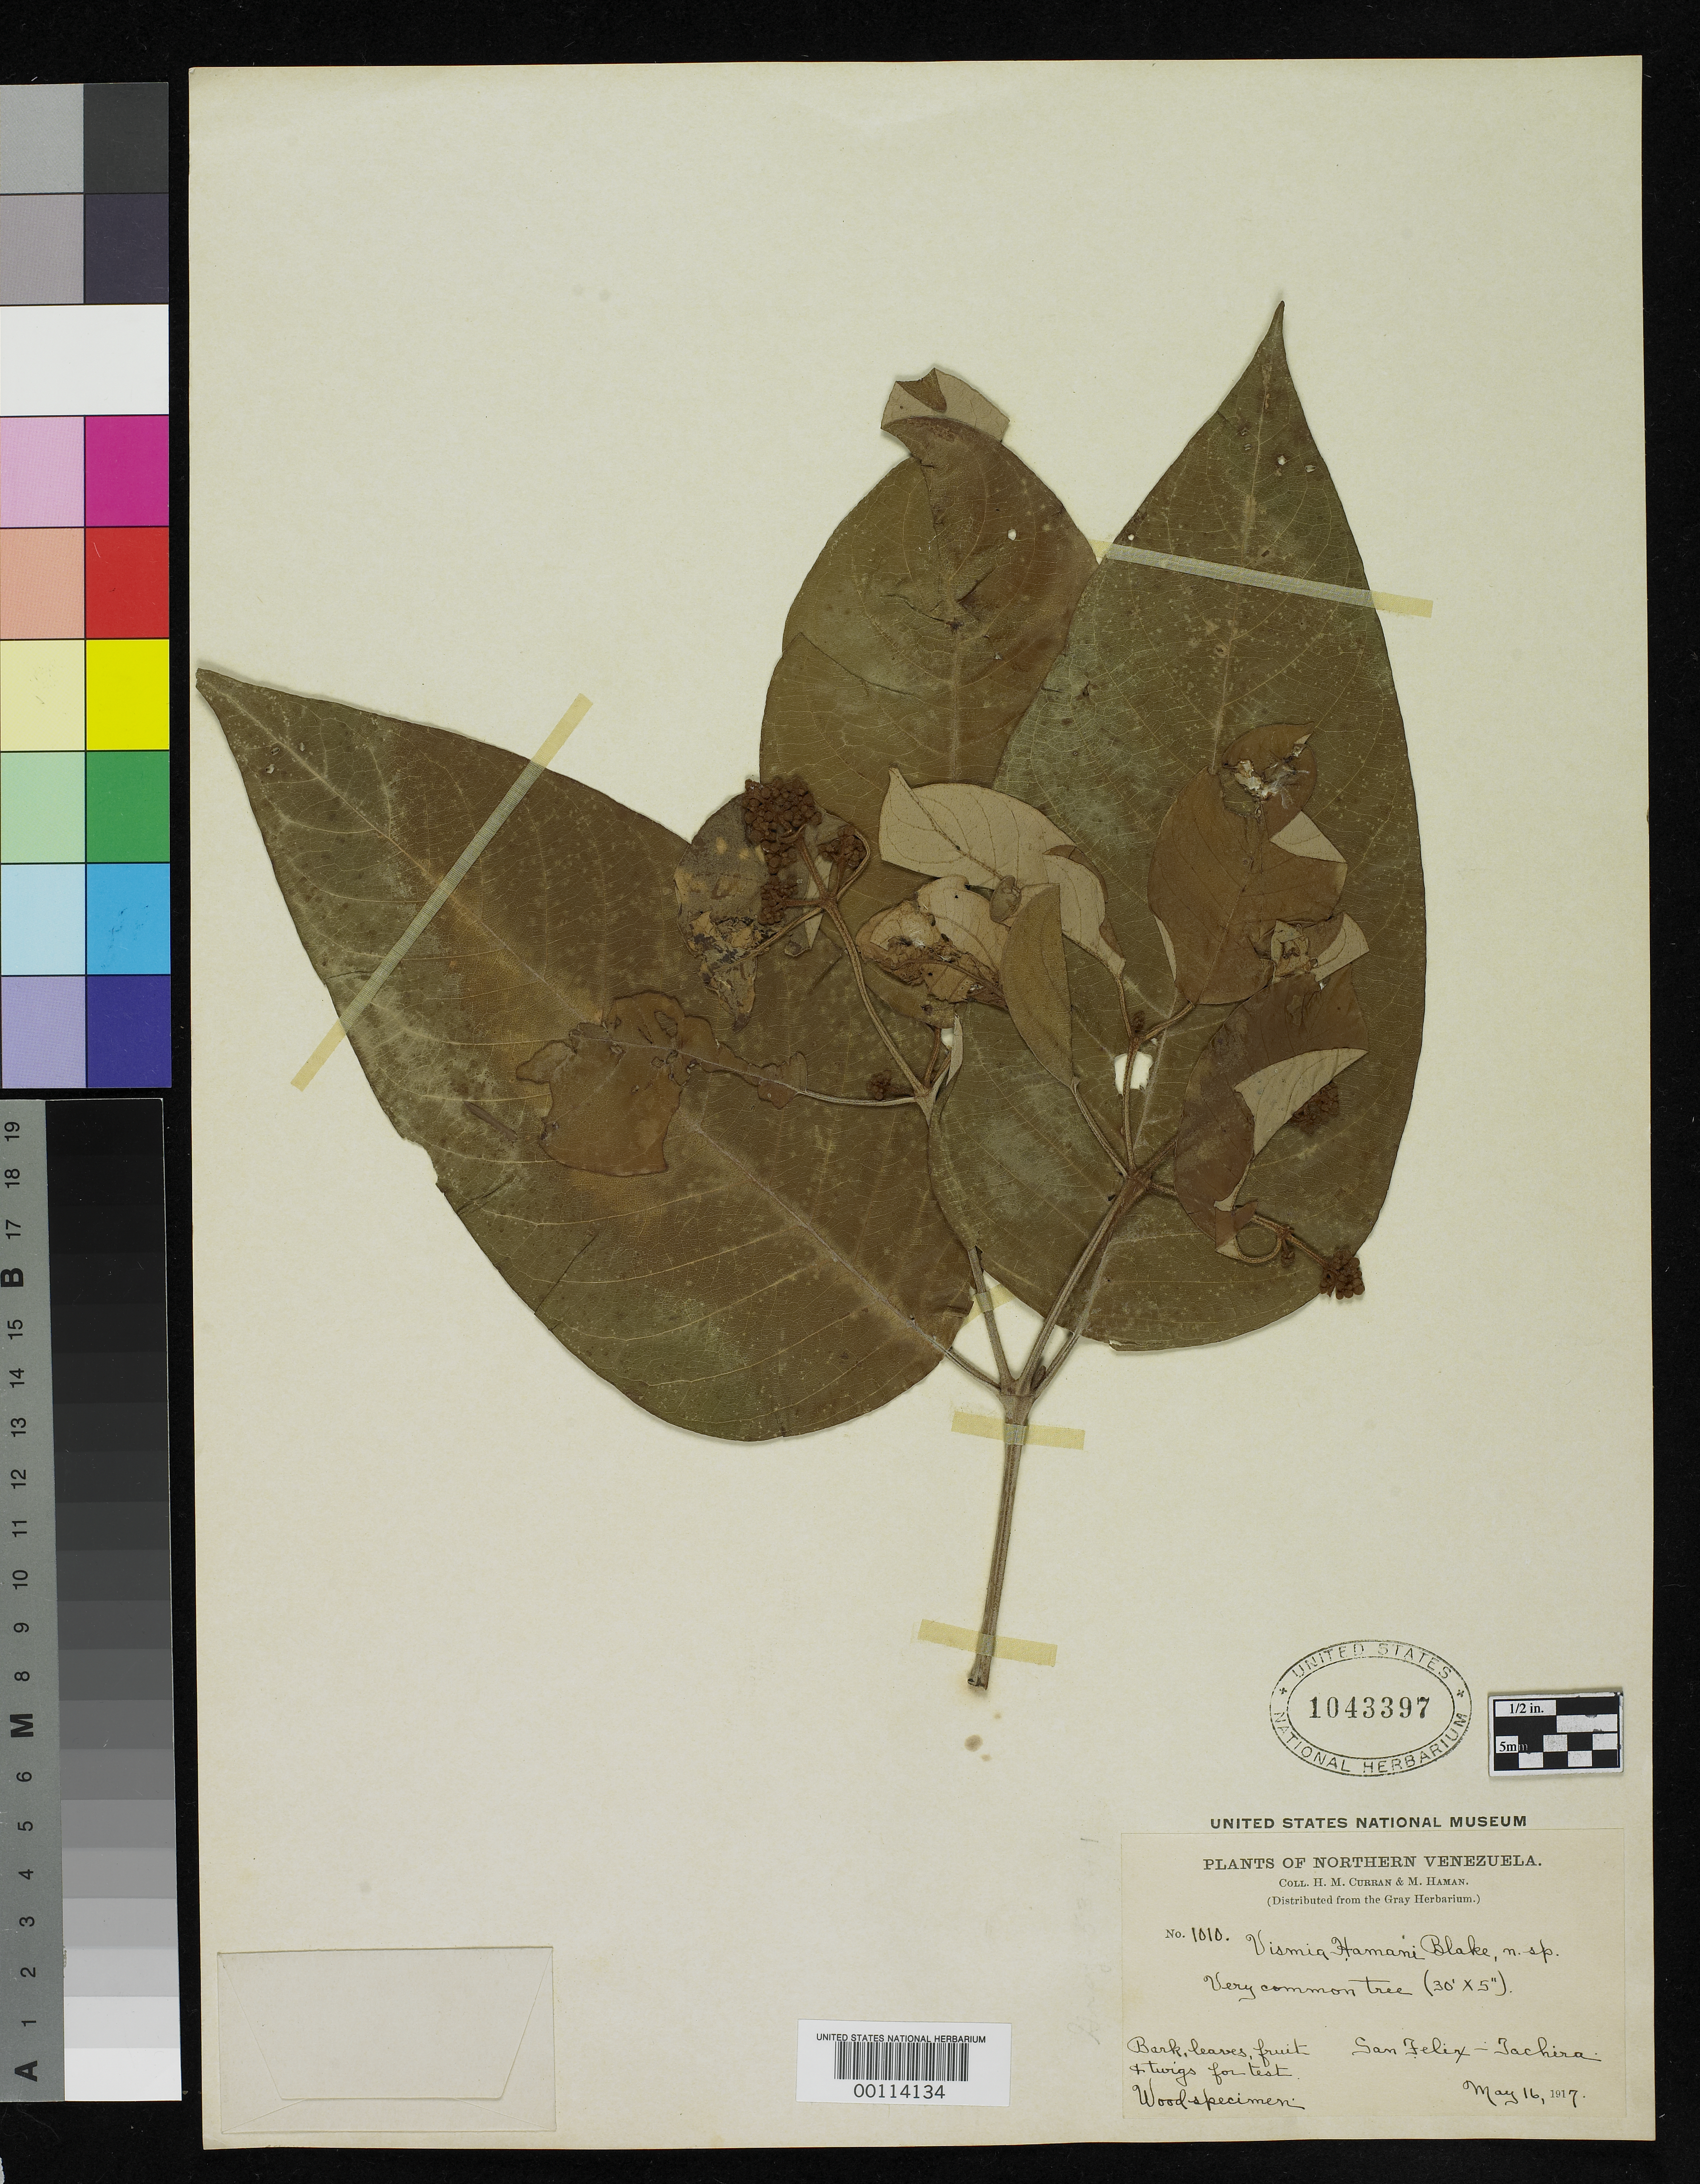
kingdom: Plantae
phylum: Tracheophyta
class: Magnoliopsida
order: Malpighiales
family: Hypericaceae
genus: Vismia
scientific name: Vismia hamanii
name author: S.F. Blake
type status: Isotype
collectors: H. M. Curran & M. Haman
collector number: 1010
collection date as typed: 16 May 1917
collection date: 1917-05-16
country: Venezuela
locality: San Felipe to Tachira.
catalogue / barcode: US 1043397